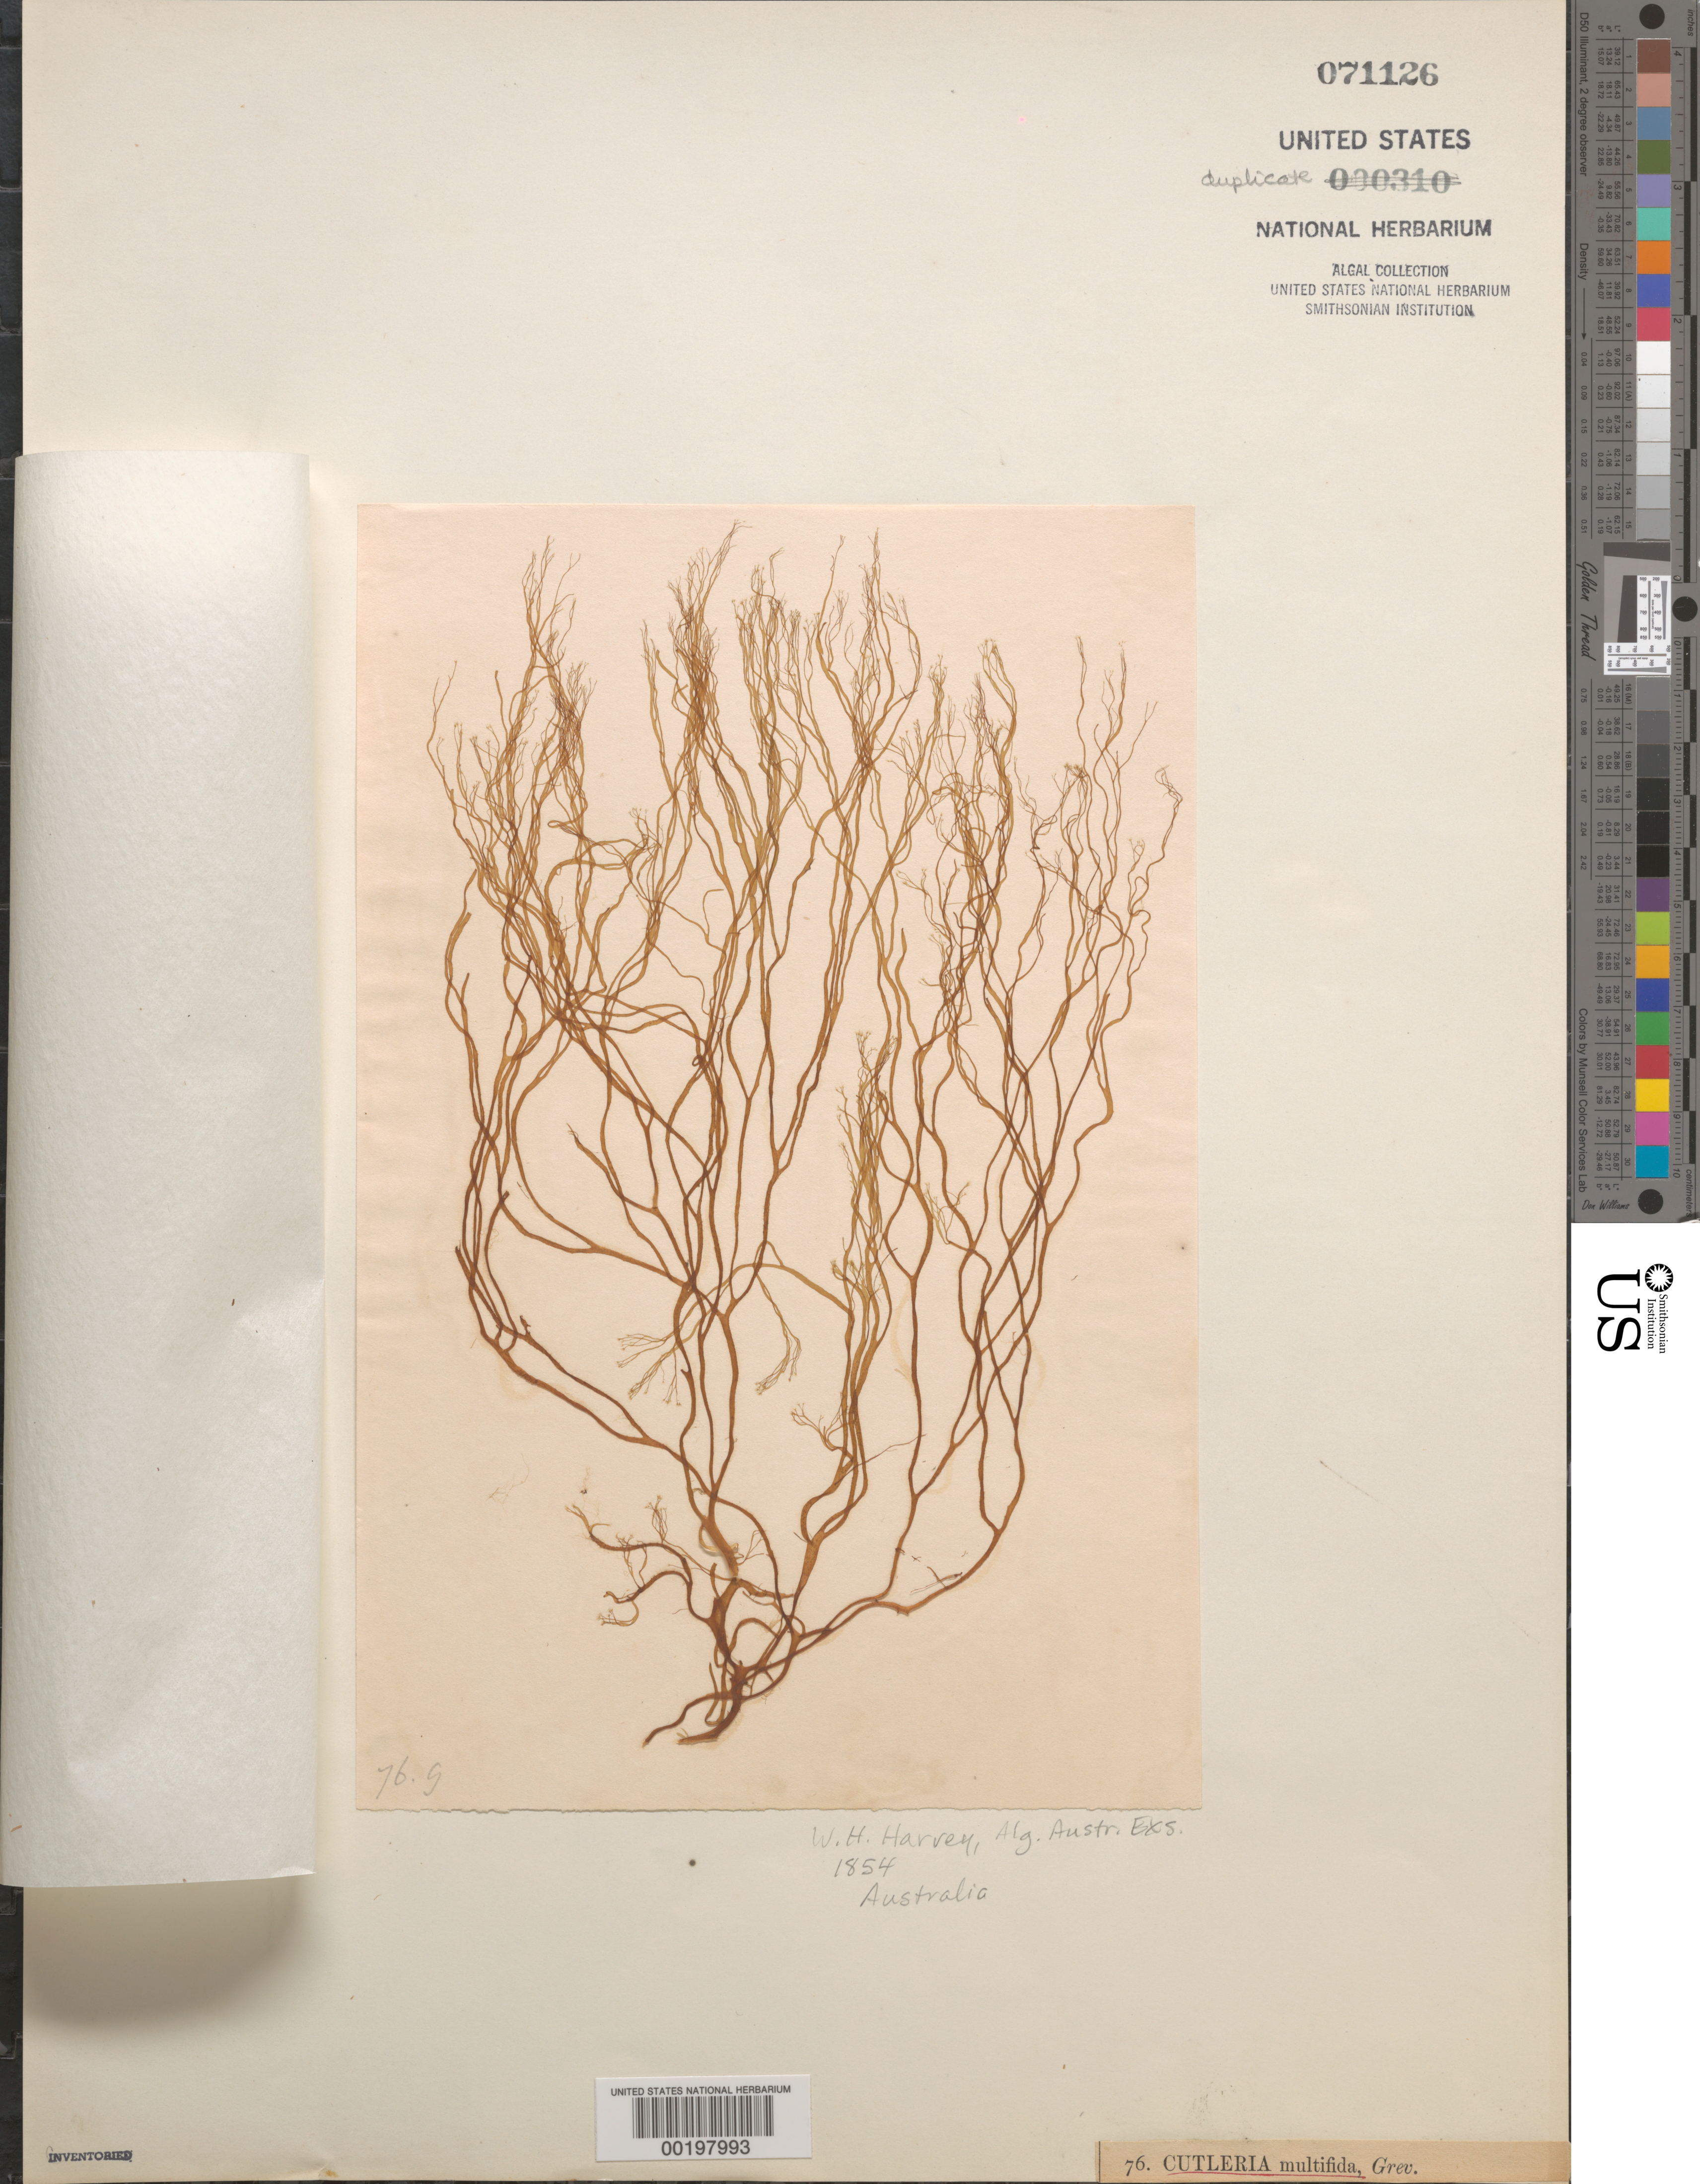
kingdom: Chromista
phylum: Ochrophyta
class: Phaeophyceae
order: Cutleriales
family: Cutleriaceae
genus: Cutleria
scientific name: Cutleria multifida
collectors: W. Harvey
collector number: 76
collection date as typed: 1854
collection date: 1854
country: Australia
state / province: Western Australia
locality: Princess Royal Harbor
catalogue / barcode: US 71126